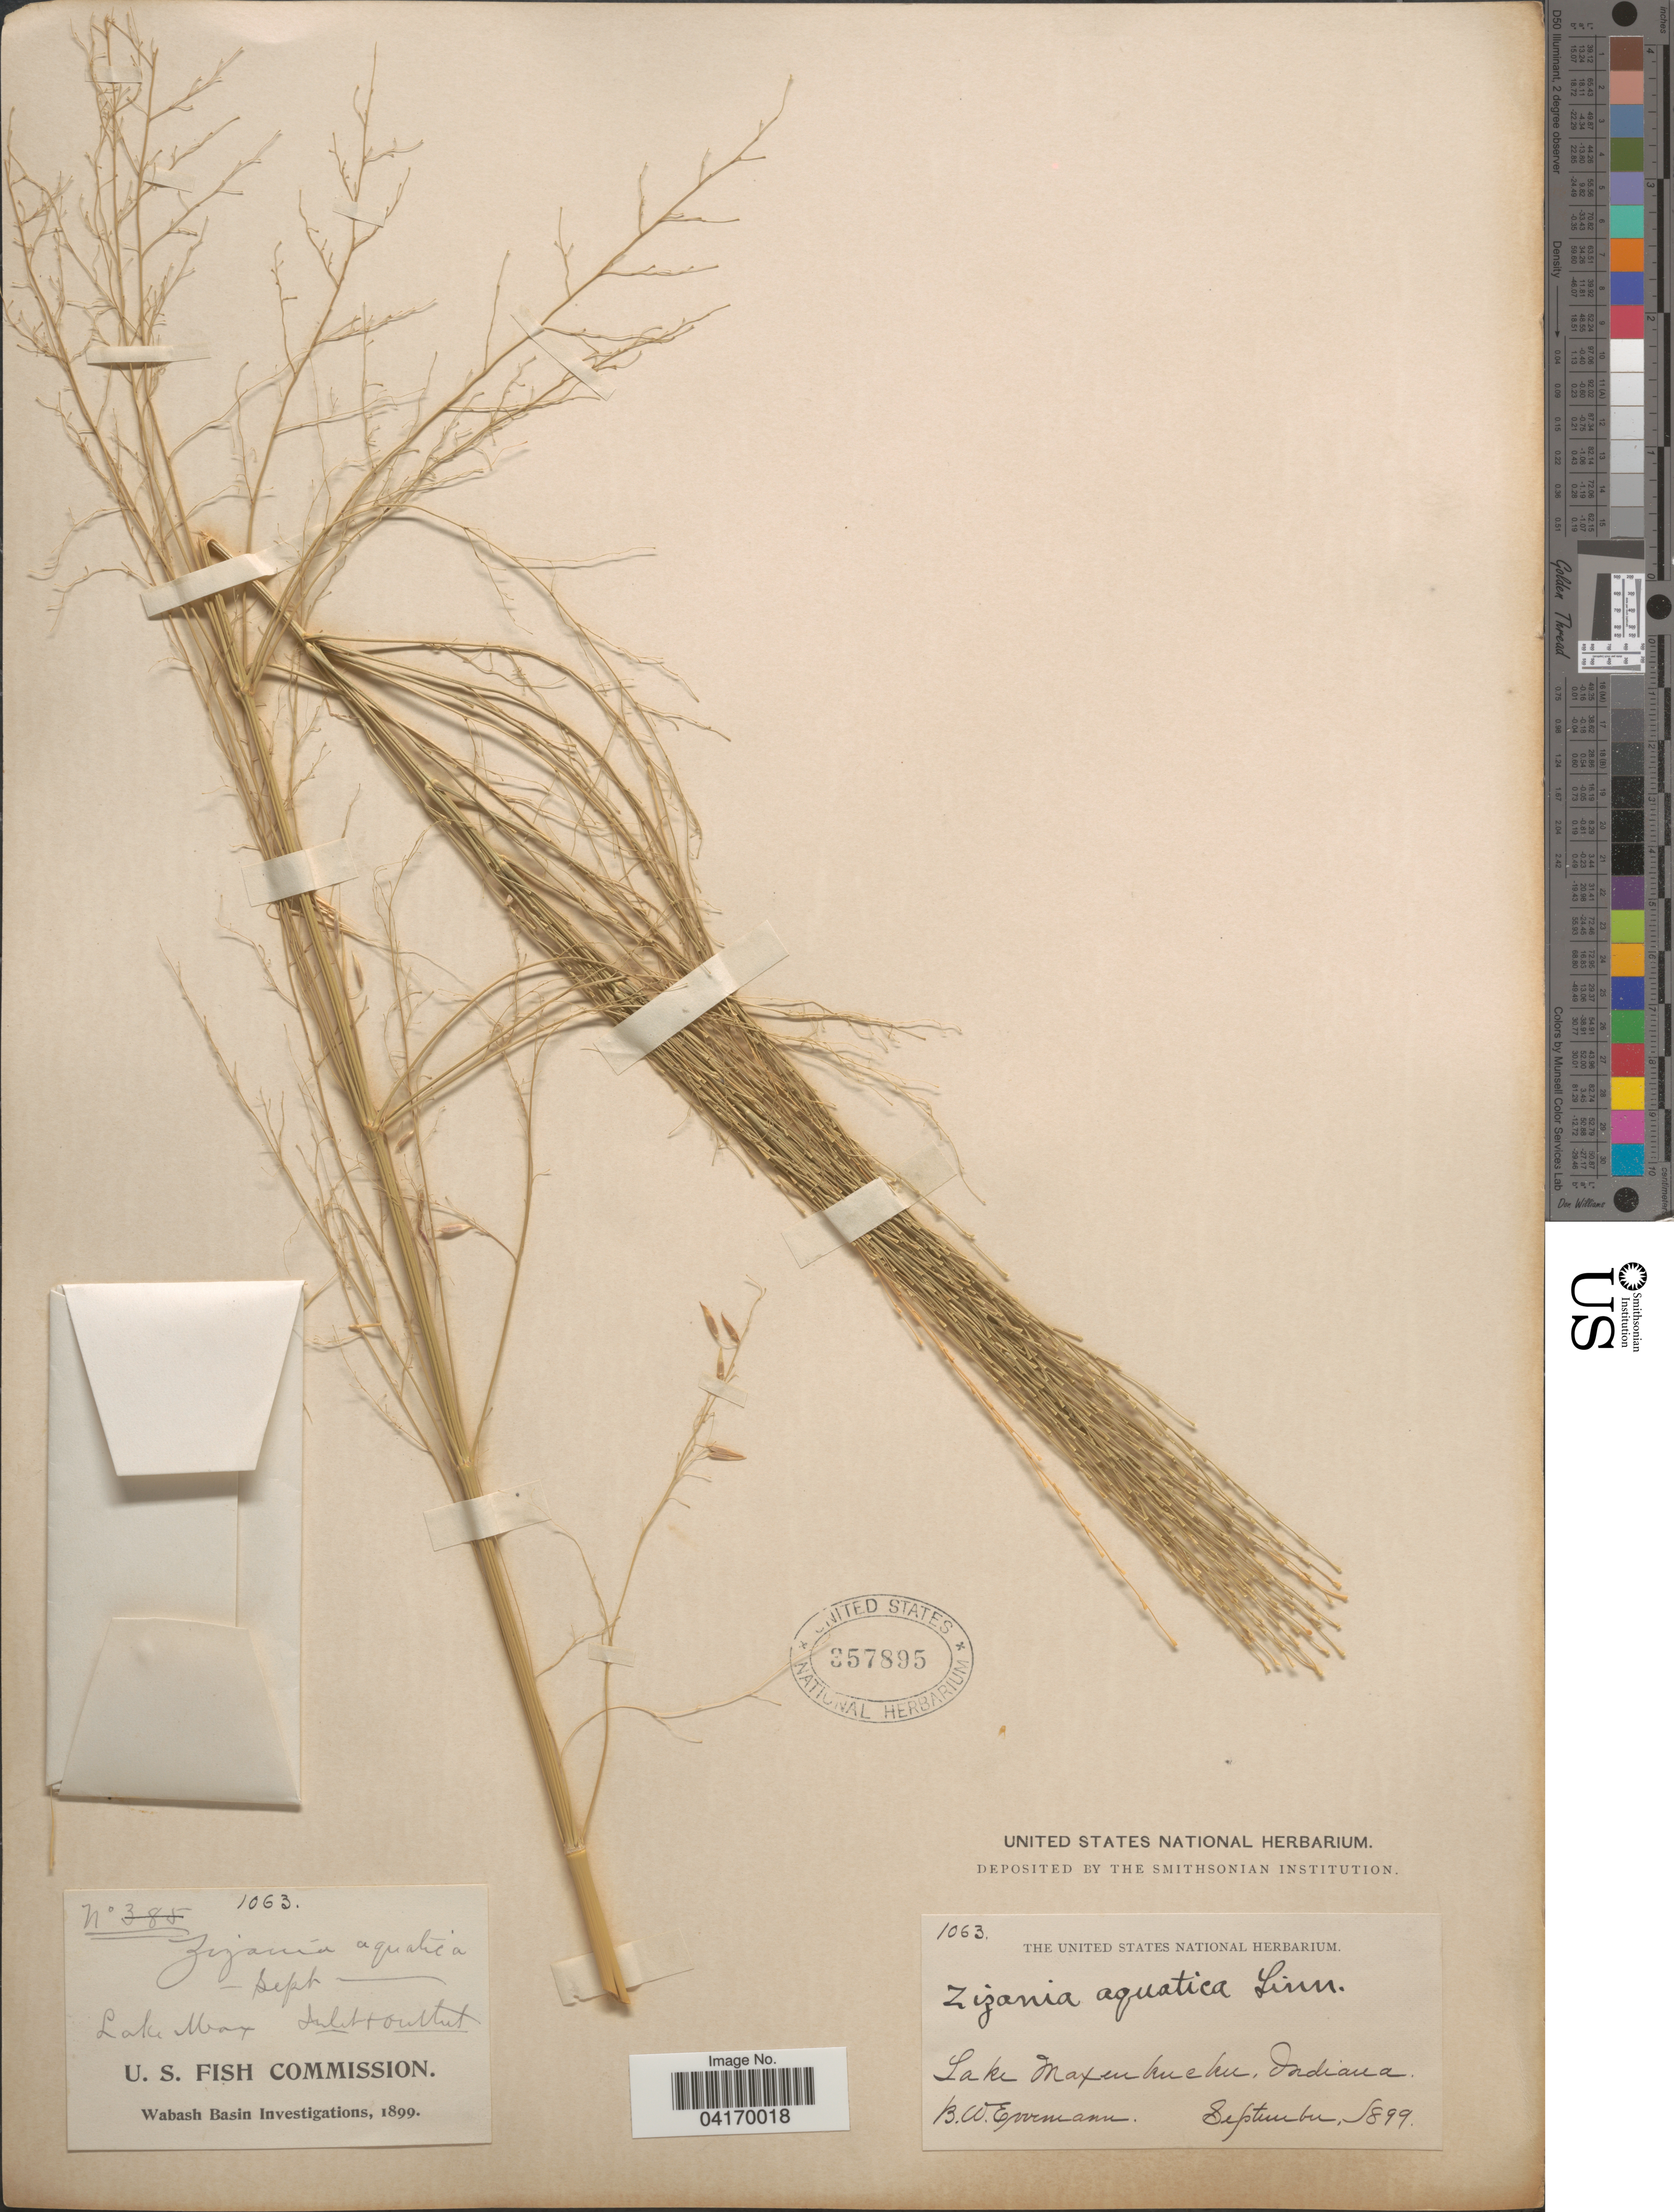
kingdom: Plantae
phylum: Tracheophyta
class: Liliopsida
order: Poales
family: Poaceae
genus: Zizania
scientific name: Zizania aquatica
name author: L.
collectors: B. W. Evermann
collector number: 1063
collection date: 1899-09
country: United States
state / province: Indiana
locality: Lake Maxinkuckee.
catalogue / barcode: US 357895